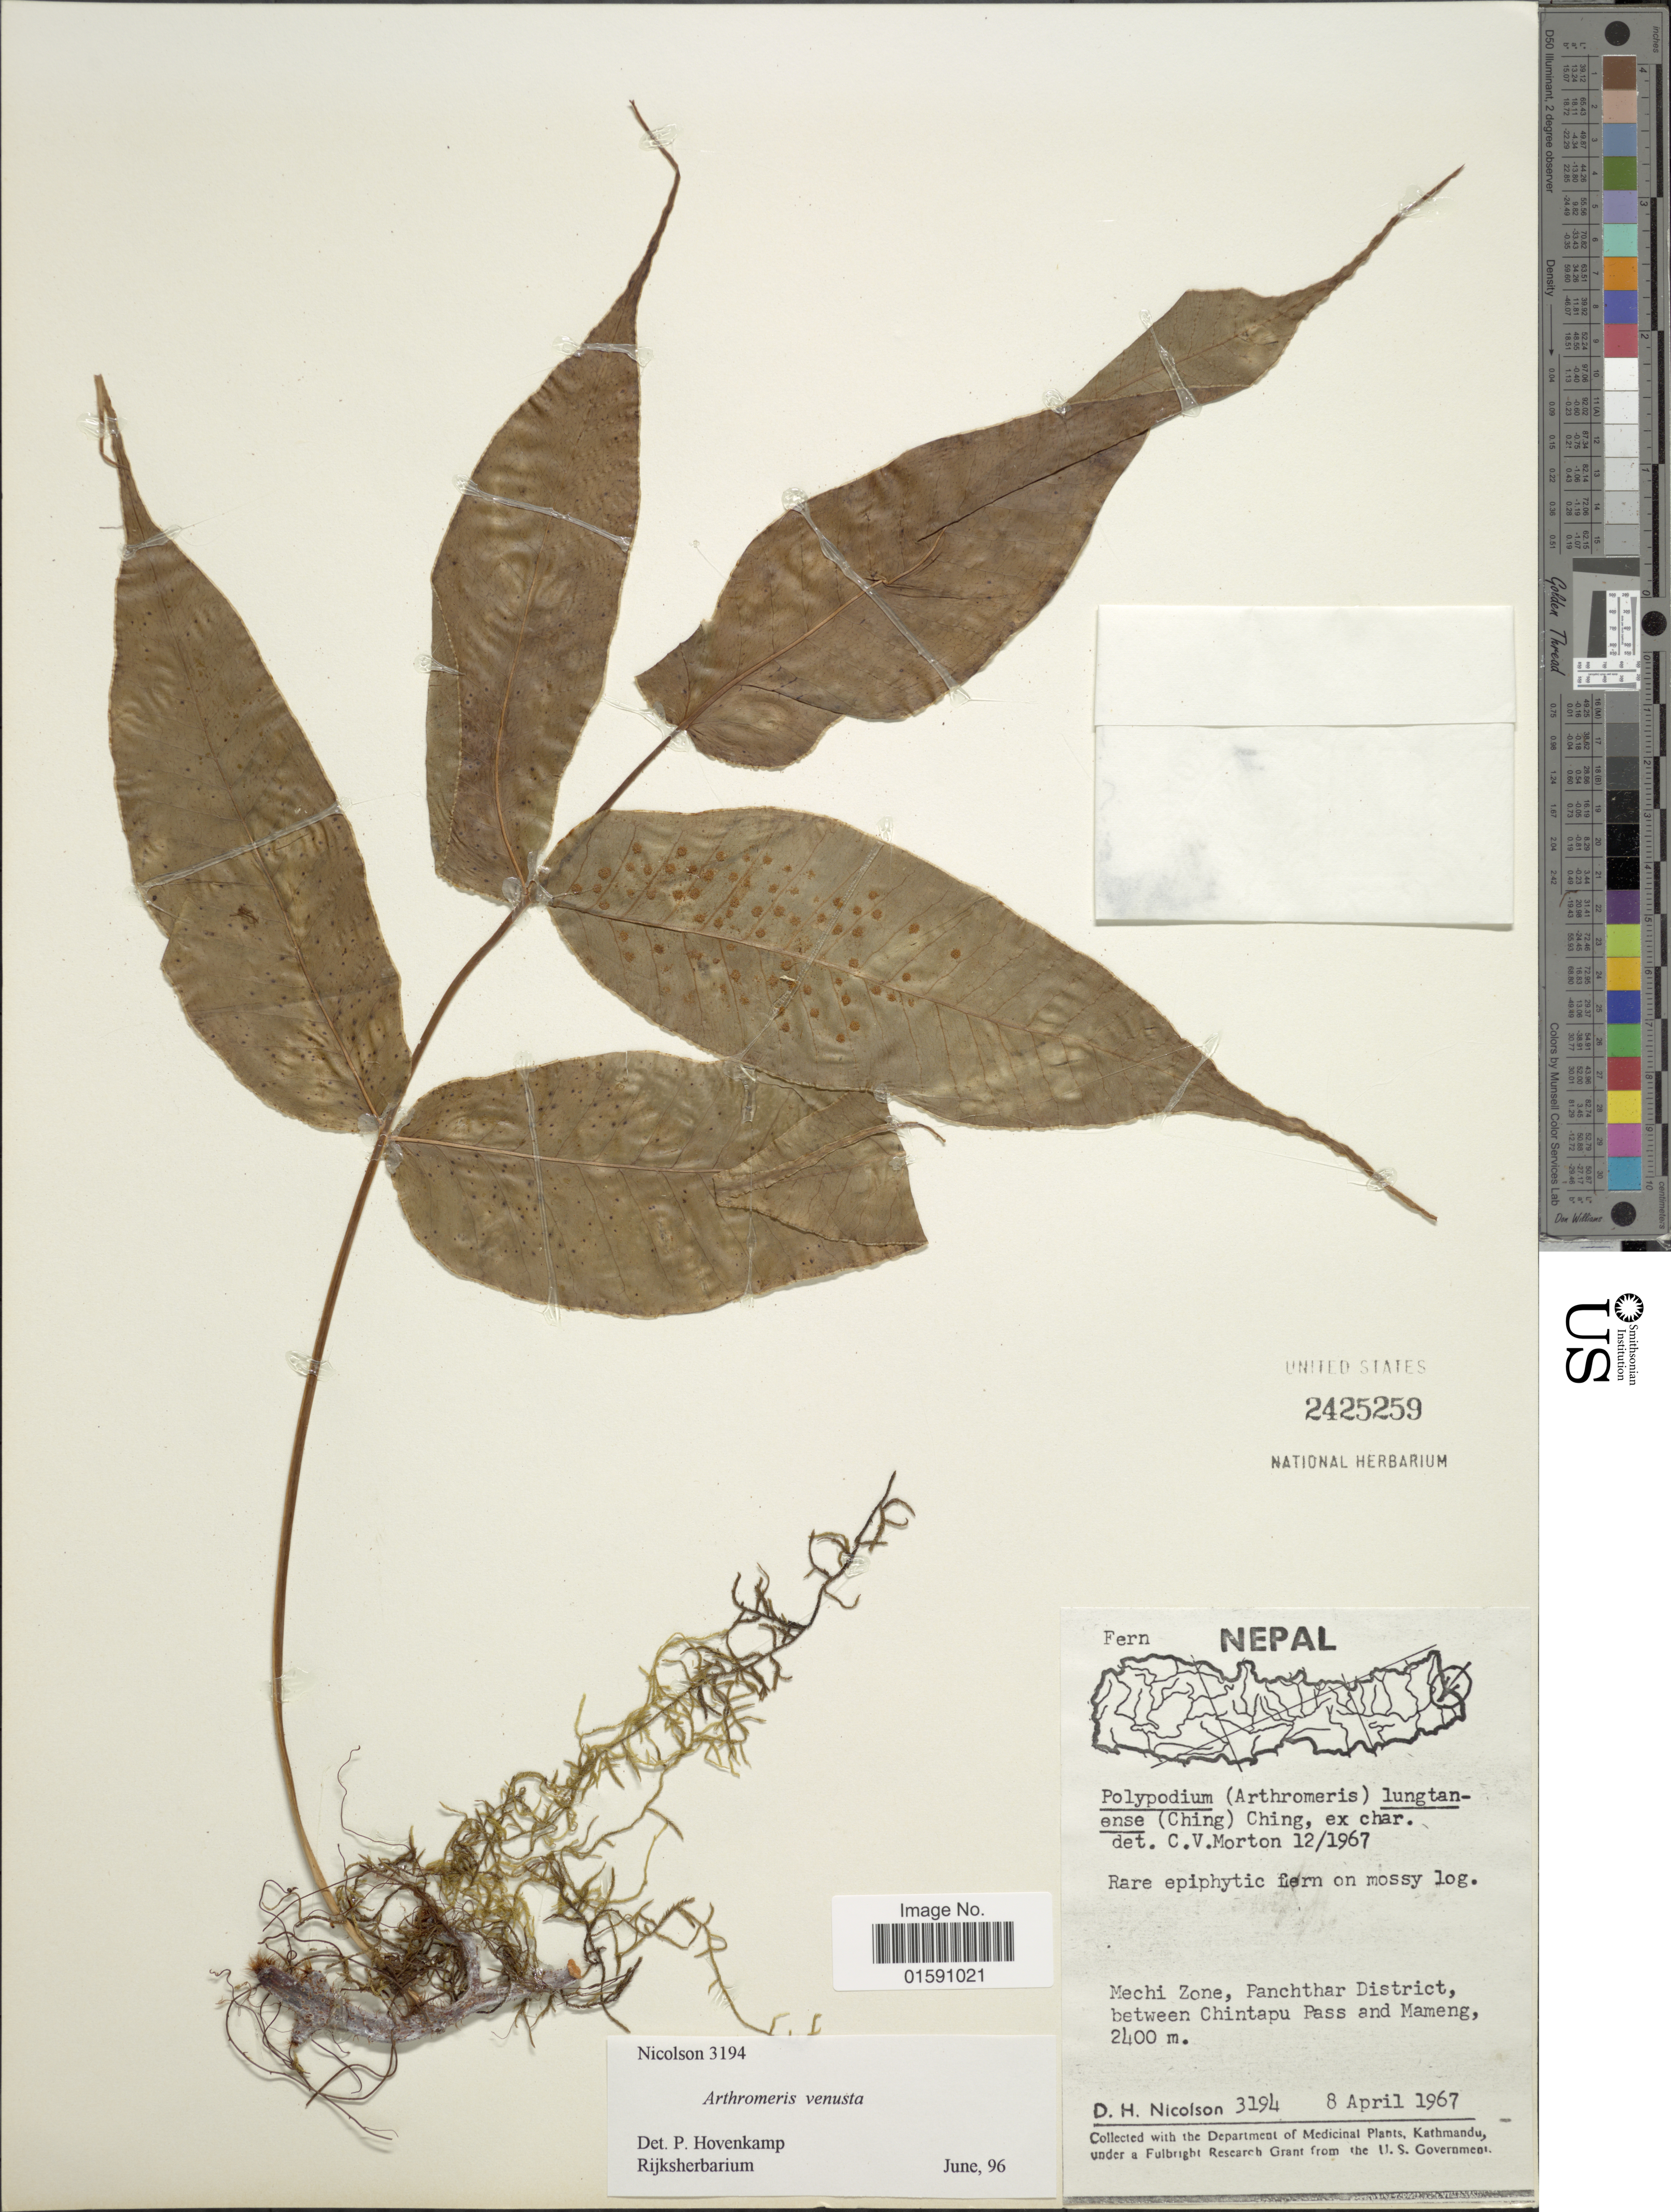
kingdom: Plantae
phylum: Tracheophyta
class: Polypodiopsida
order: Polypodiales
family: Polypodiaceae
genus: Arthromeris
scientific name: Arthromeris venusta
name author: J. Sm.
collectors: D. H. Nicolson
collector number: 3194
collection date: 1967-04-08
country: Nepal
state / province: Mechi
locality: Mechi Zone. Panchthar District, between Chintapu pass and mameng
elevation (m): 2400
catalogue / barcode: US 2425259